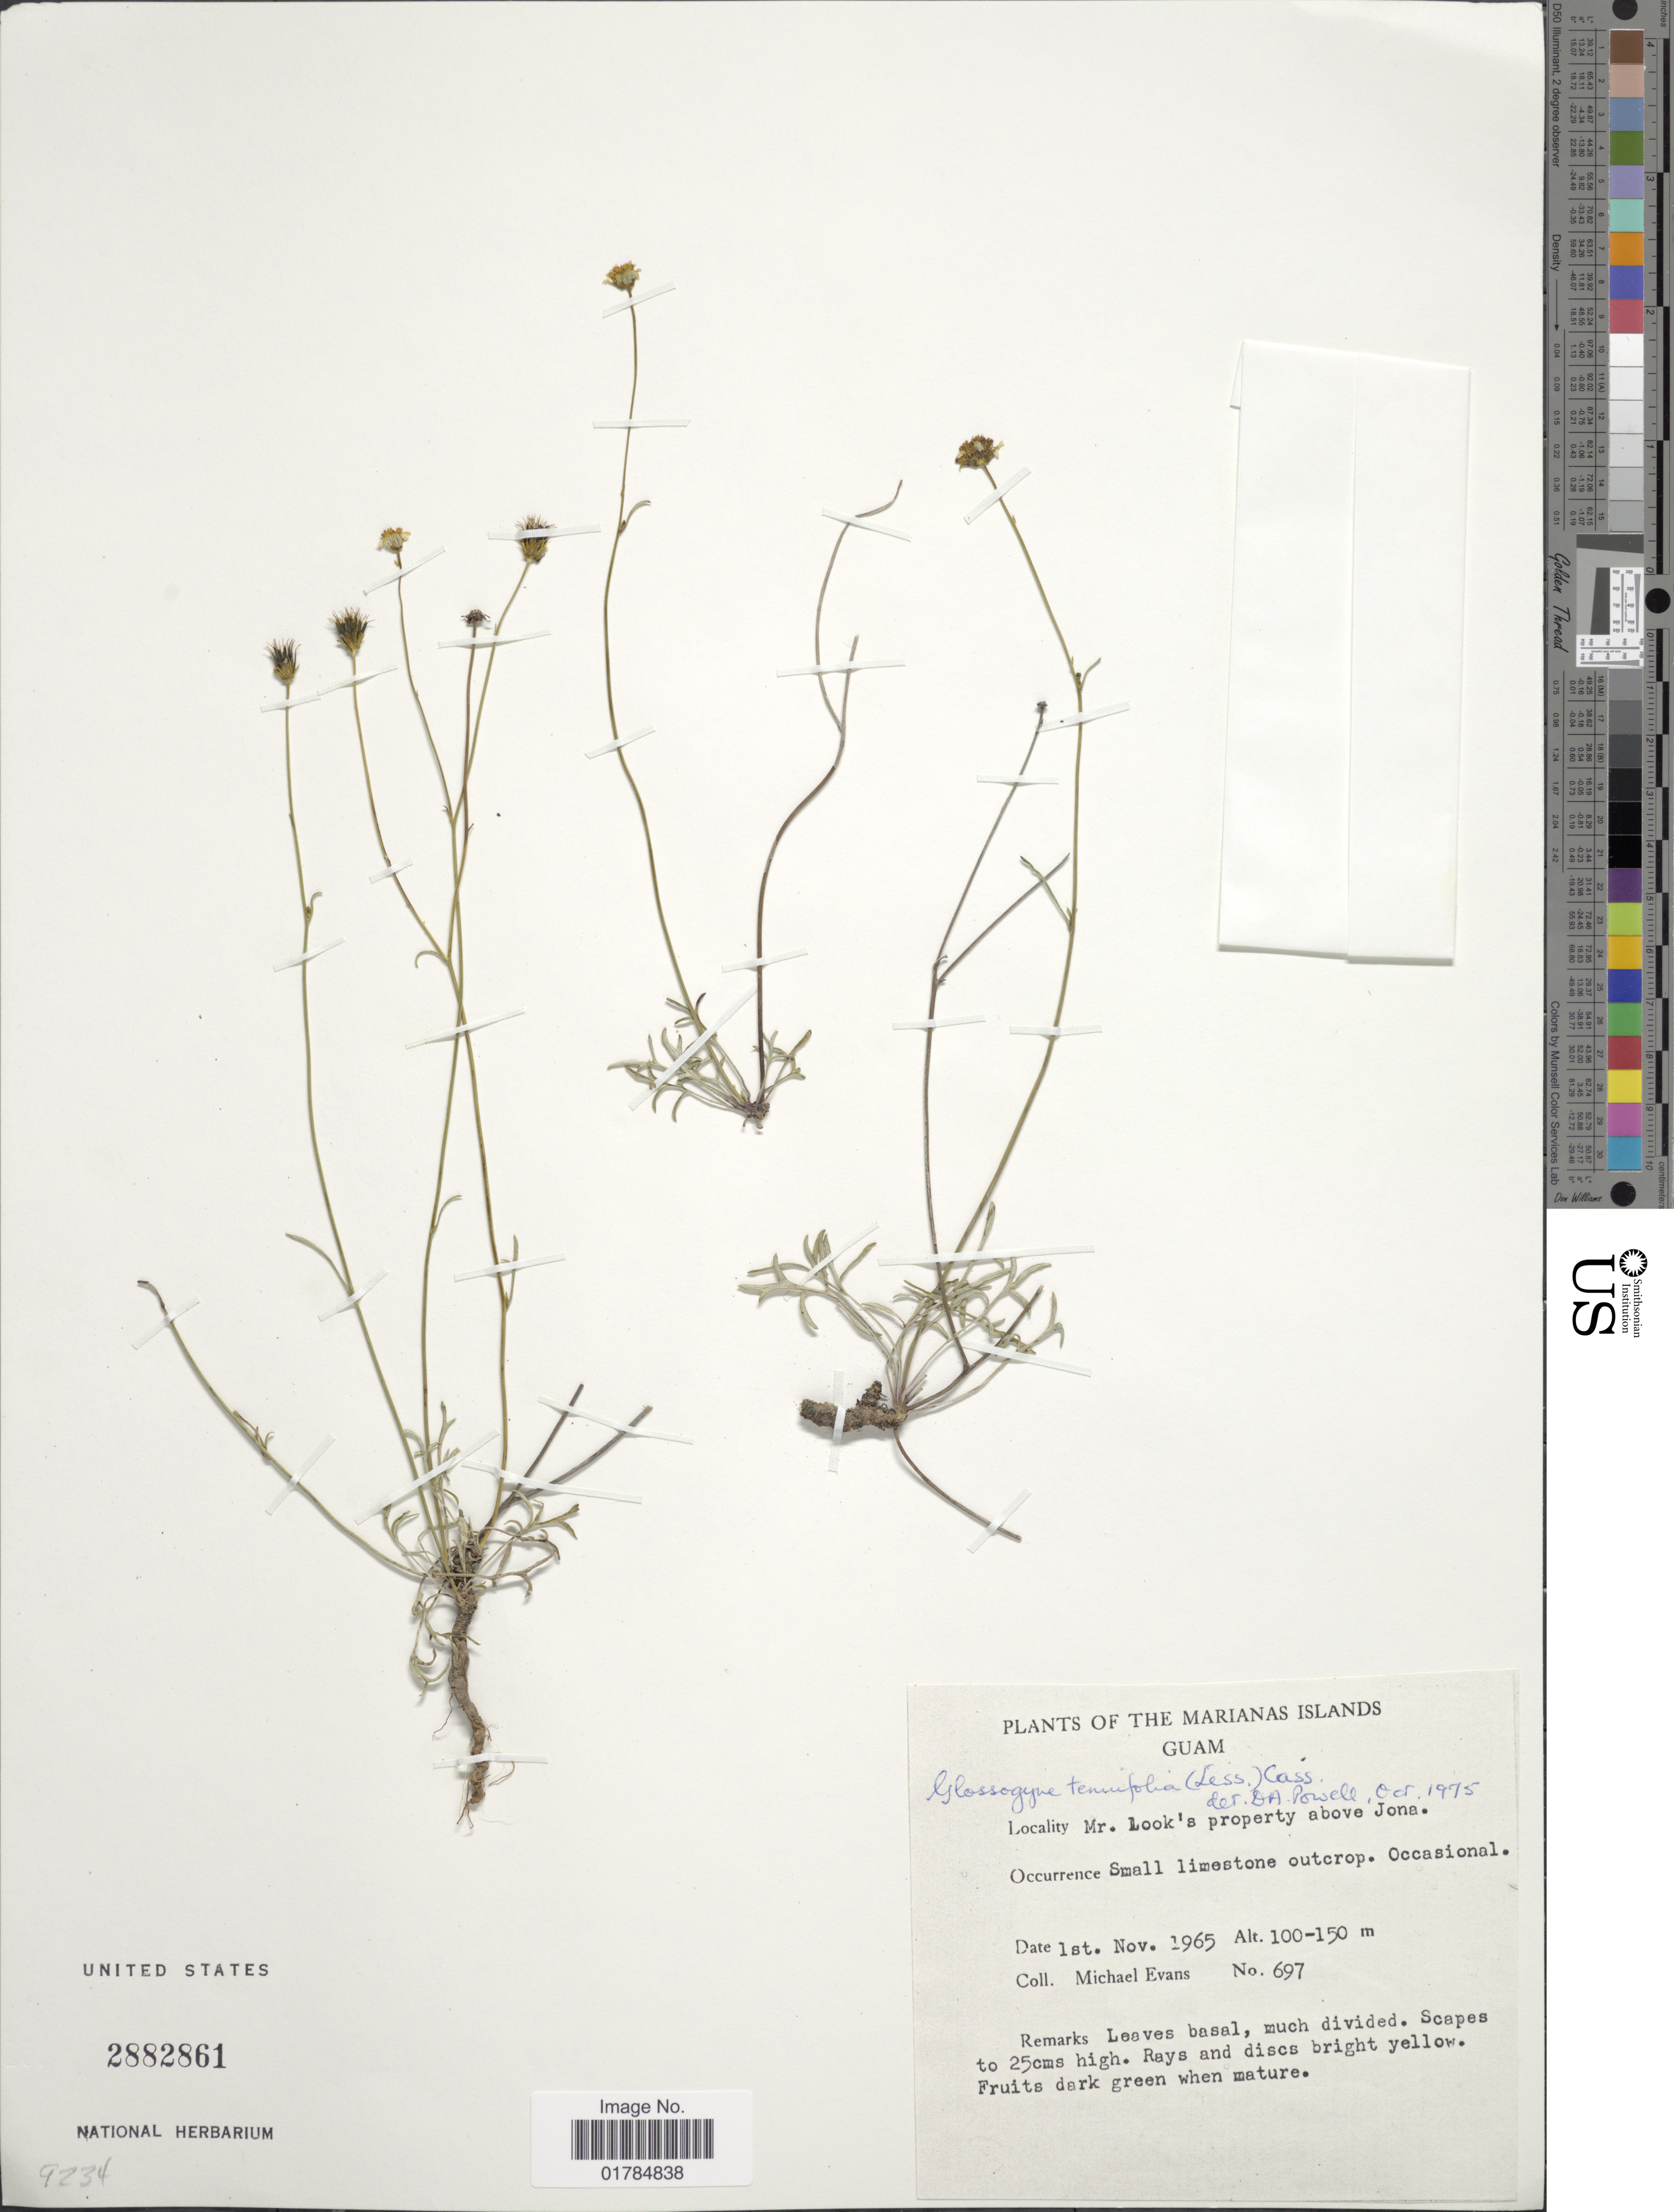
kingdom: Plantae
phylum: Tracheophyta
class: Magnoliopsida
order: Asterales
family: Asteraceae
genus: Glossogyne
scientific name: Glossogyne tenuifolia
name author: (Labill.)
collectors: M. Evans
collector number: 697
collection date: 1965-11-01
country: Guam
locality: Marianas Islands. Mr. Look's property above Jona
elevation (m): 100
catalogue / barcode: US 2882861